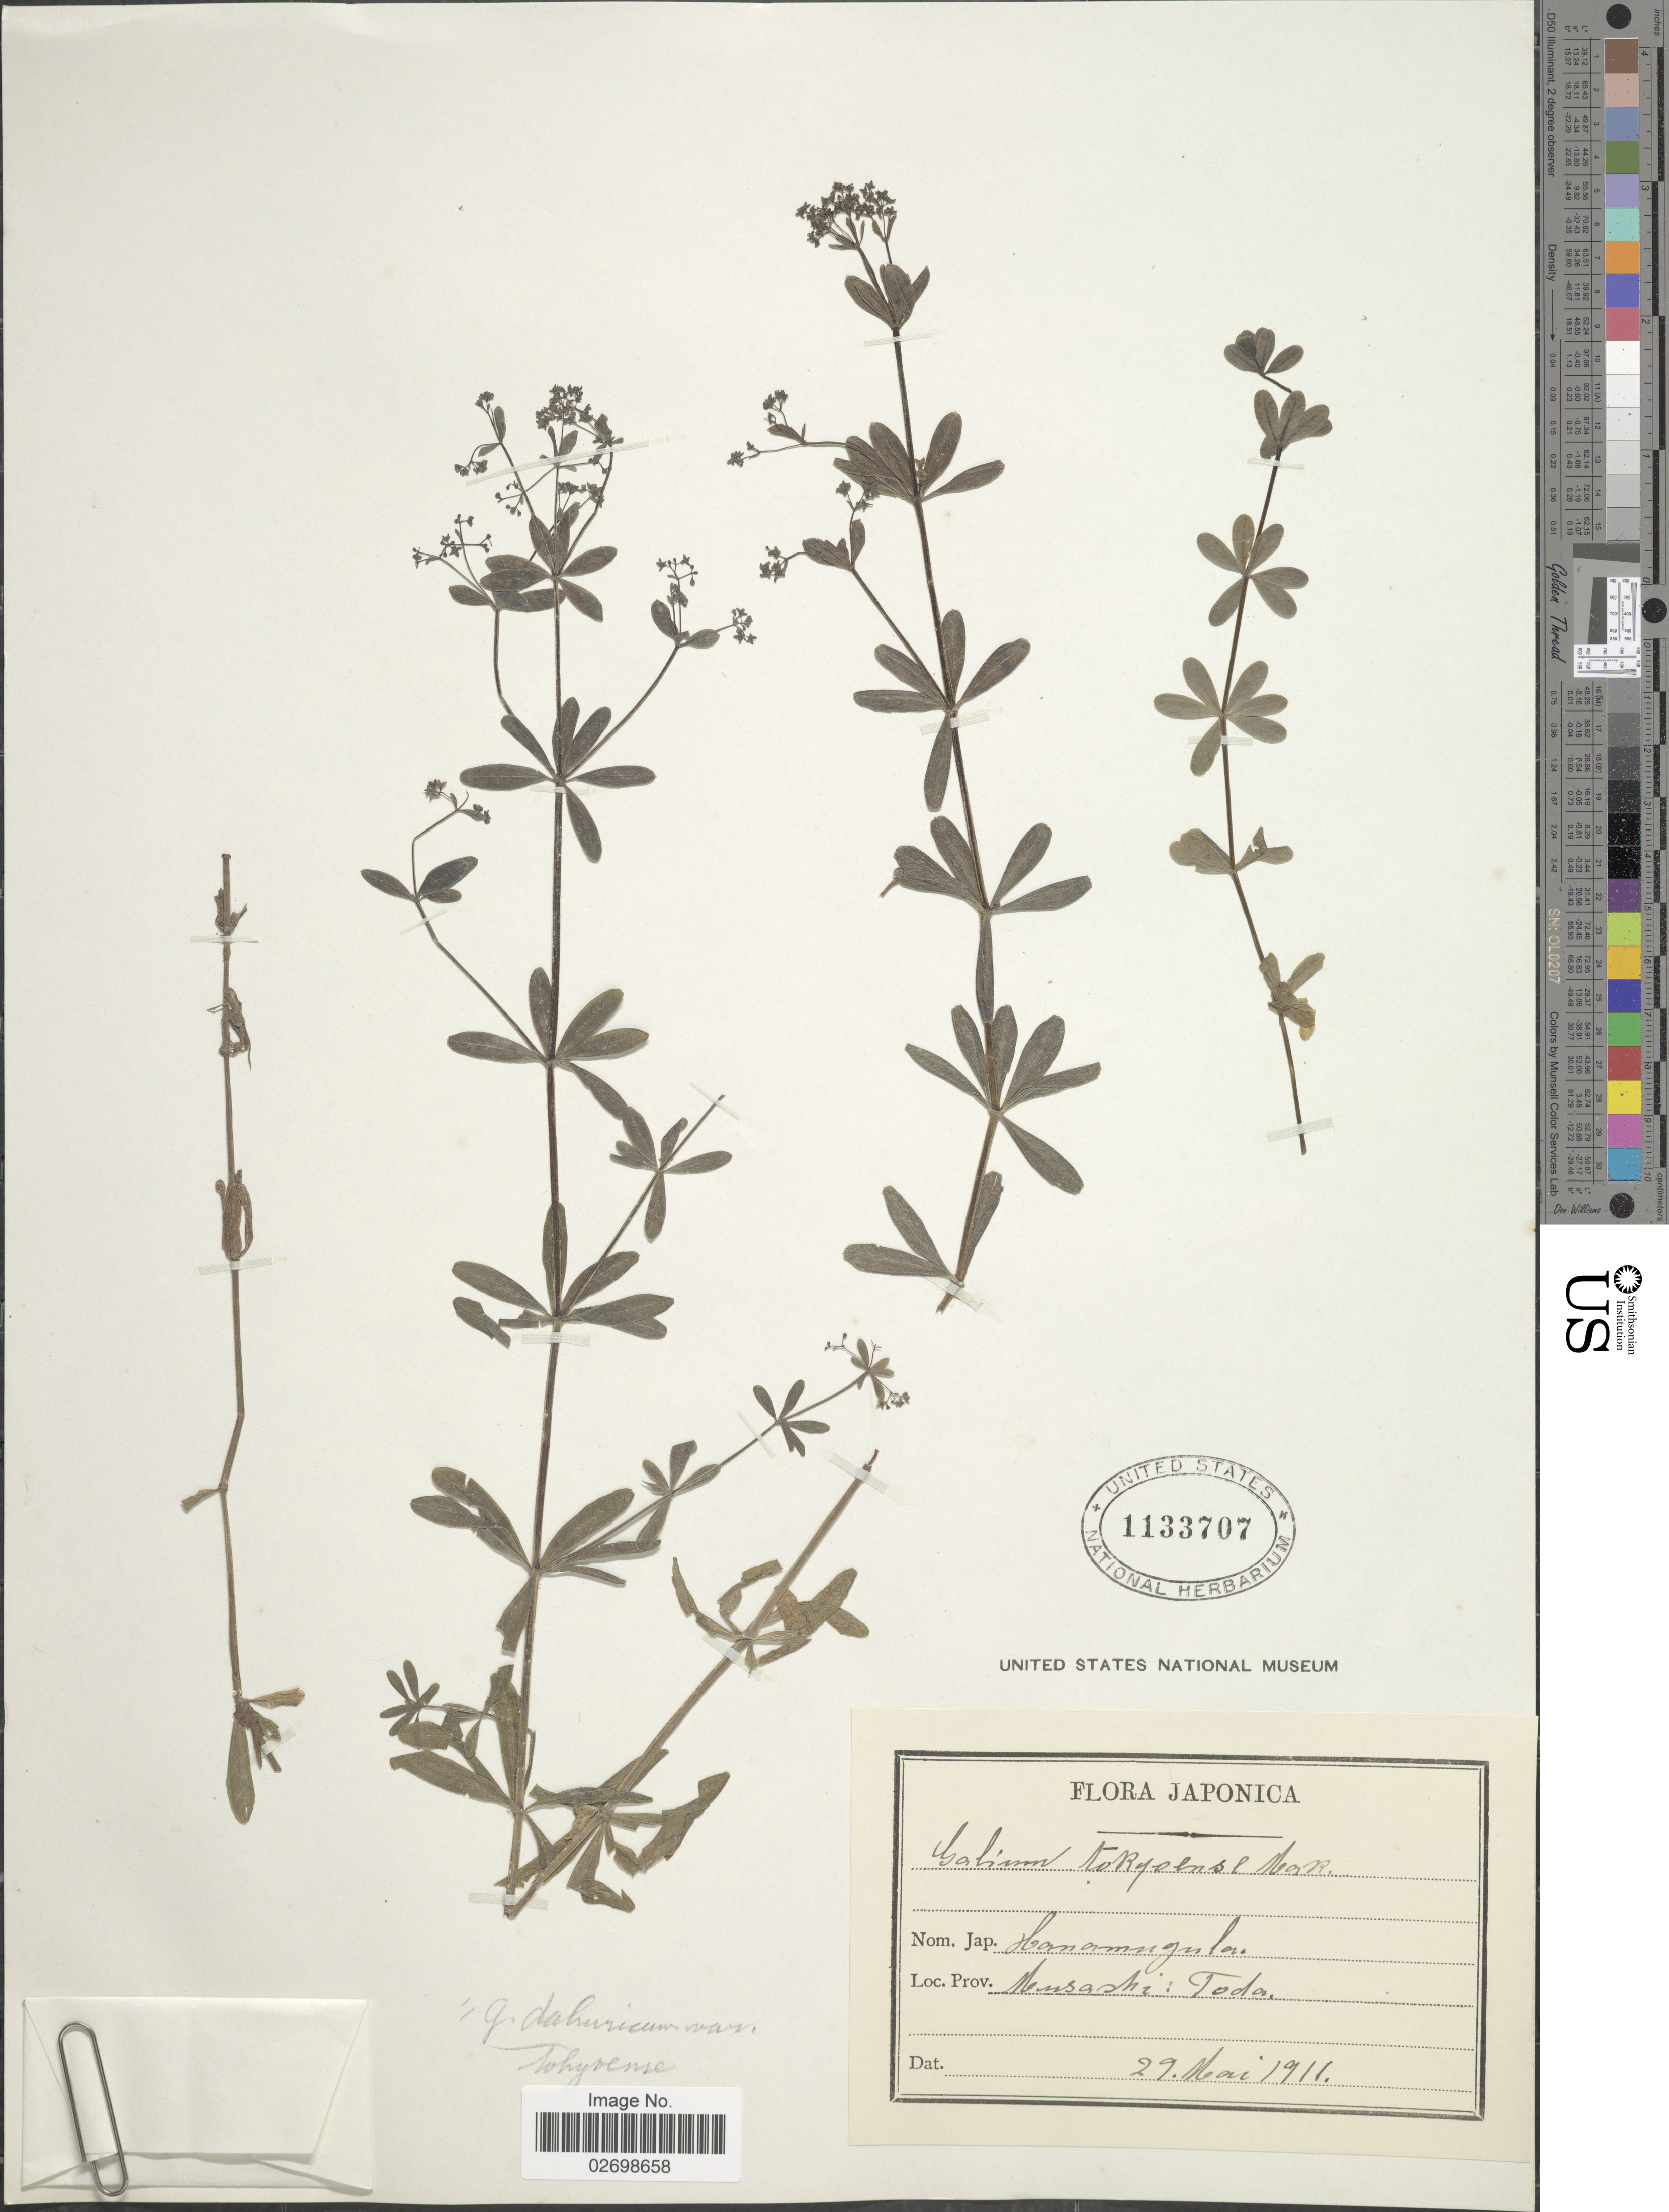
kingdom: Plantae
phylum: Tracheophyta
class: Magnoliopsida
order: Gentianales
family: Rubiaceae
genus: Galium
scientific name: Galium dahuricum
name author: Turcz. ex Ledeb.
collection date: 1911-05-29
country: Japan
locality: Japonica, Musashi: Toda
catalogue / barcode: US 1133707